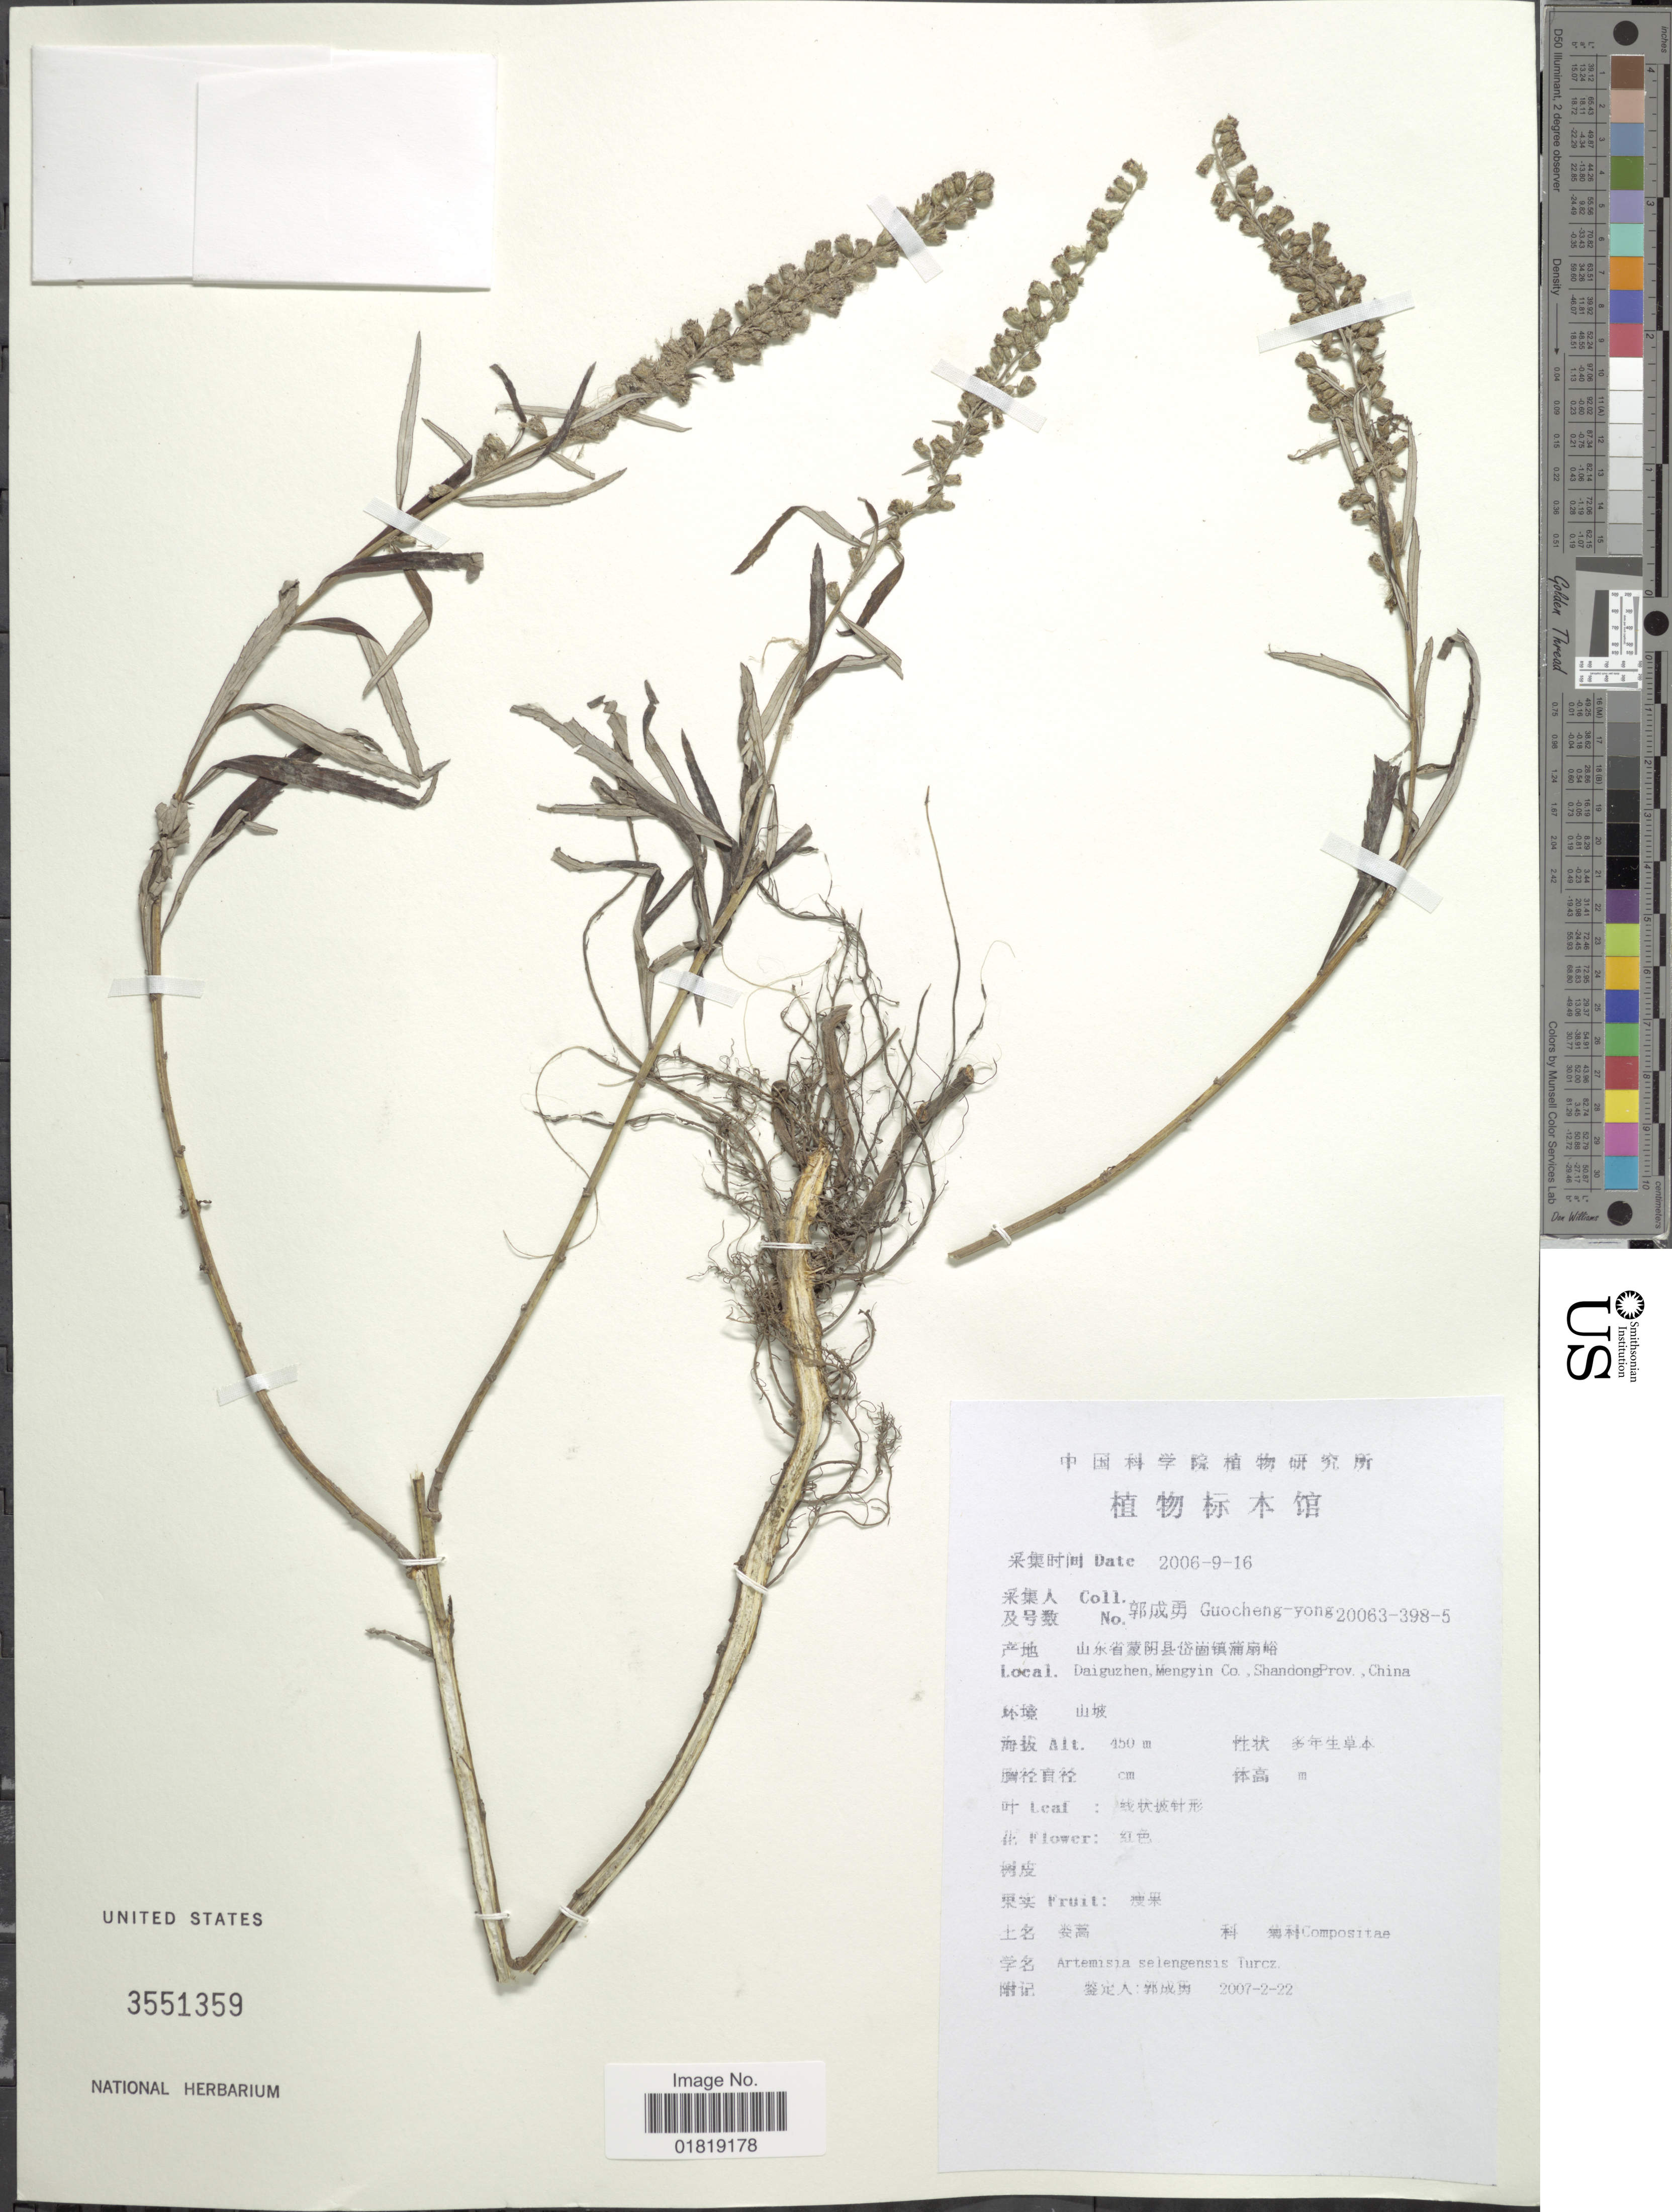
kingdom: Plantae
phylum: Tracheophyta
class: Magnoliopsida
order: Asterales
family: Asteraceae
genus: Artemisia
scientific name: Artemisia selengensis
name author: Turcz. ex Besser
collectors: Guo cheng-yong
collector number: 20063-398-5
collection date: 2006-09-16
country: China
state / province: Shandong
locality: Daiguzhen, Mengyin Co.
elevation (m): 450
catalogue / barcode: US 3551359